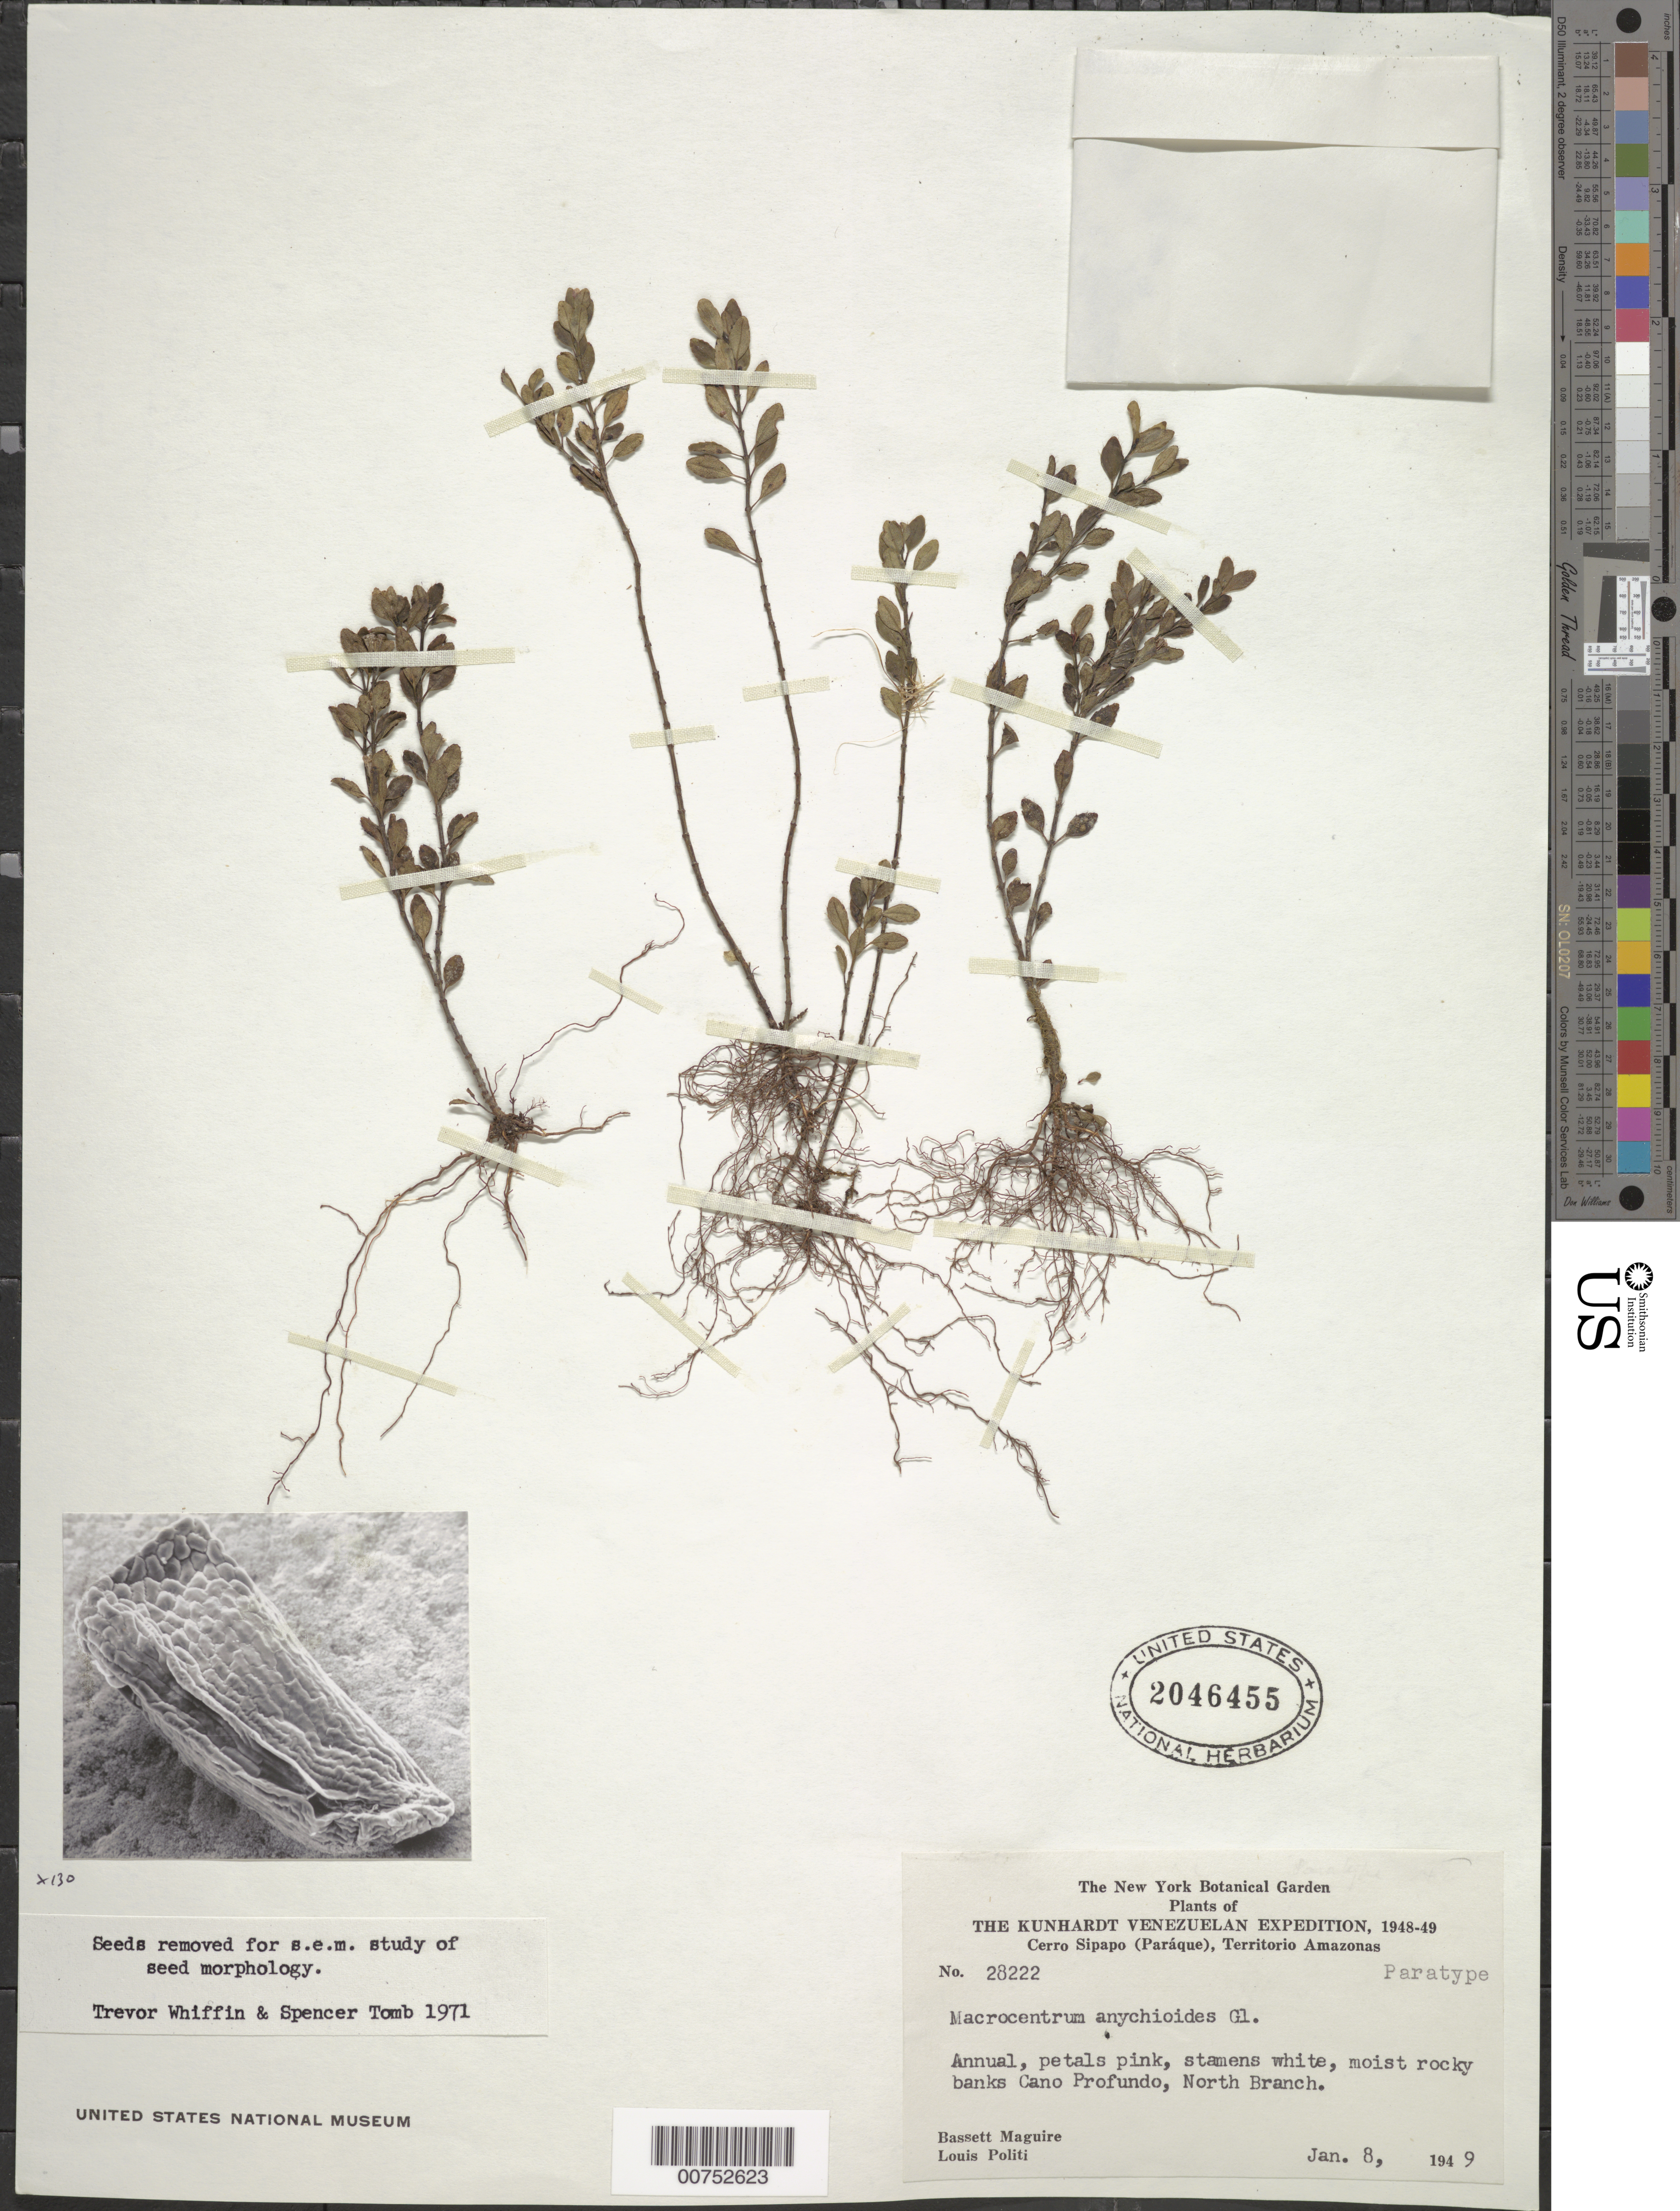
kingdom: Plantae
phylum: Tracheophyta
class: Magnoliopsida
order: Myrtales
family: Melastomataceae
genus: Macrocentrum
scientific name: Macrocentrum anychioides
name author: Gleason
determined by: Wurdack, John J., (US), US (UNITED STATES)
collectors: B. Maguire & L. Politi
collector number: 28222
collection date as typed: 8-Jan-49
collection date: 1949-01-08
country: Venezuela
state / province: Amazonas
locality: Cerro Sipapo (Paráque), Caño Profundo, north branch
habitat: Moist rocky banks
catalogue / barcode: US 2046455